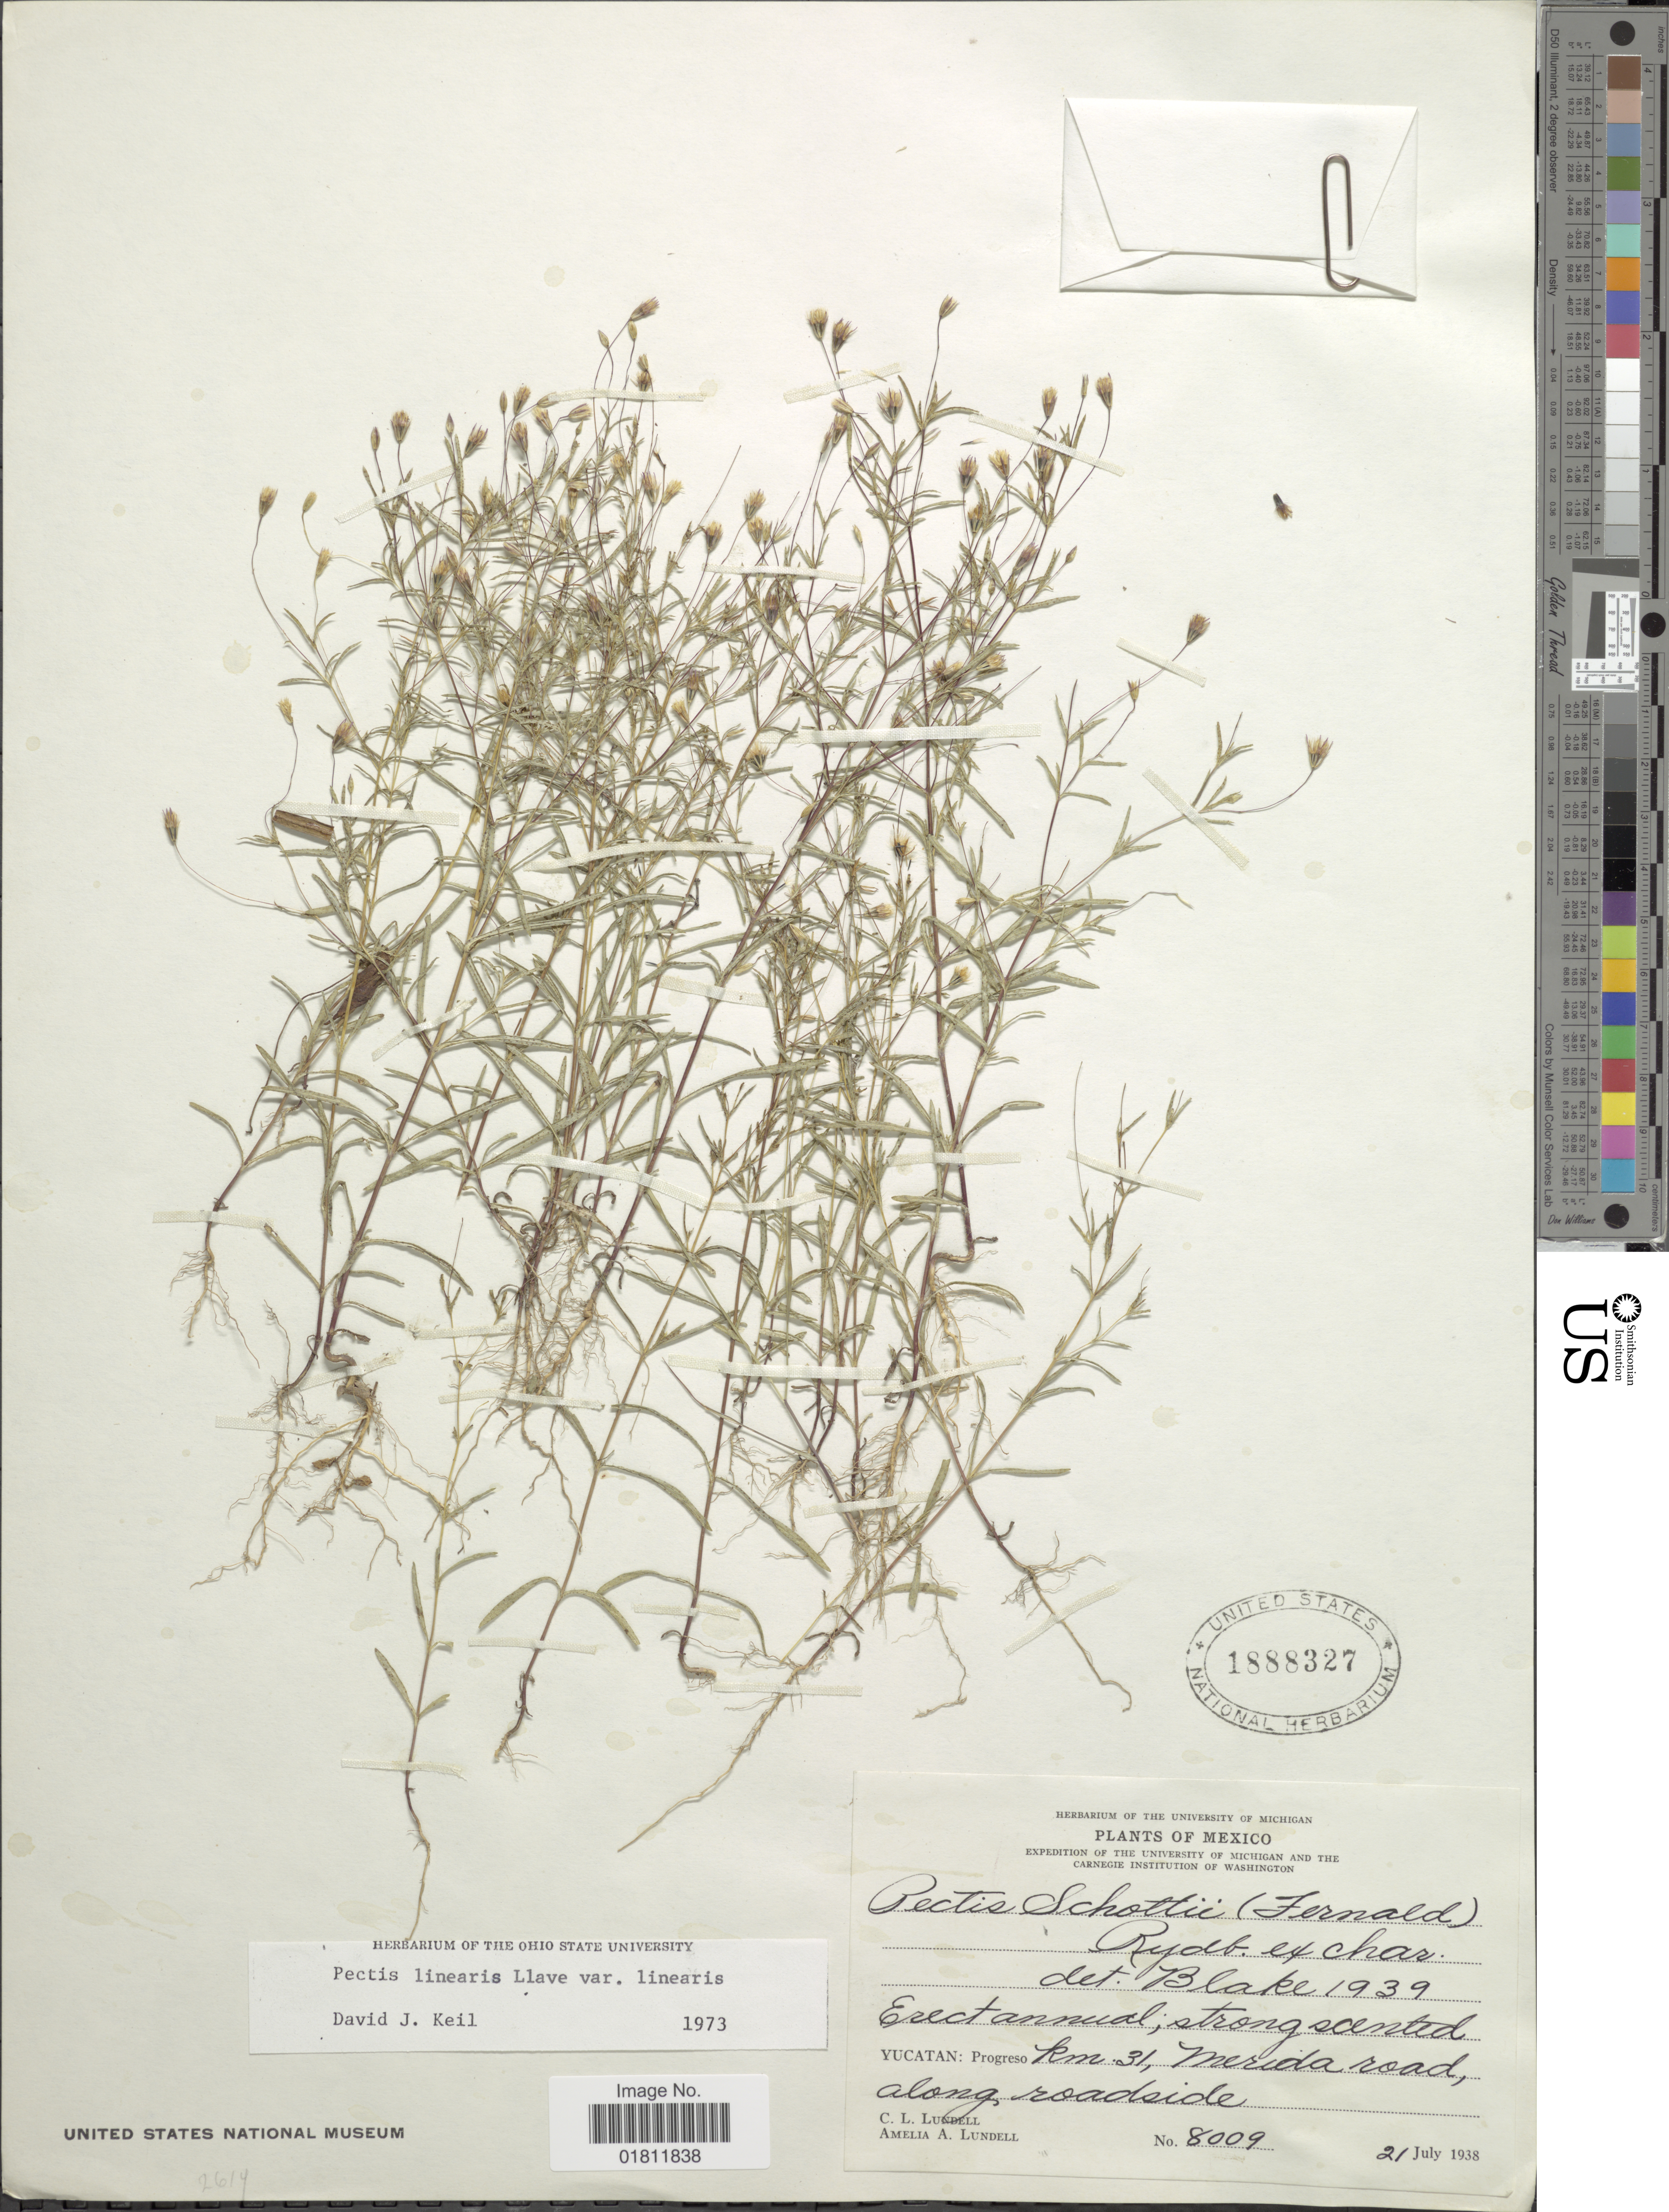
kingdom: Plantae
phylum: Tracheophyta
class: Magnoliopsida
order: Asterales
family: Asteraceae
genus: Pectis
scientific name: Pectis linearis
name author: La Llave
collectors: C. L. Lundell & A. A. Lundell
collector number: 8009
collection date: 1938-07-21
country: Mexico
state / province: Yucatán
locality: Yucatan: Progreso km 31, Merida road, along roadside.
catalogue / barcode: US 1888327